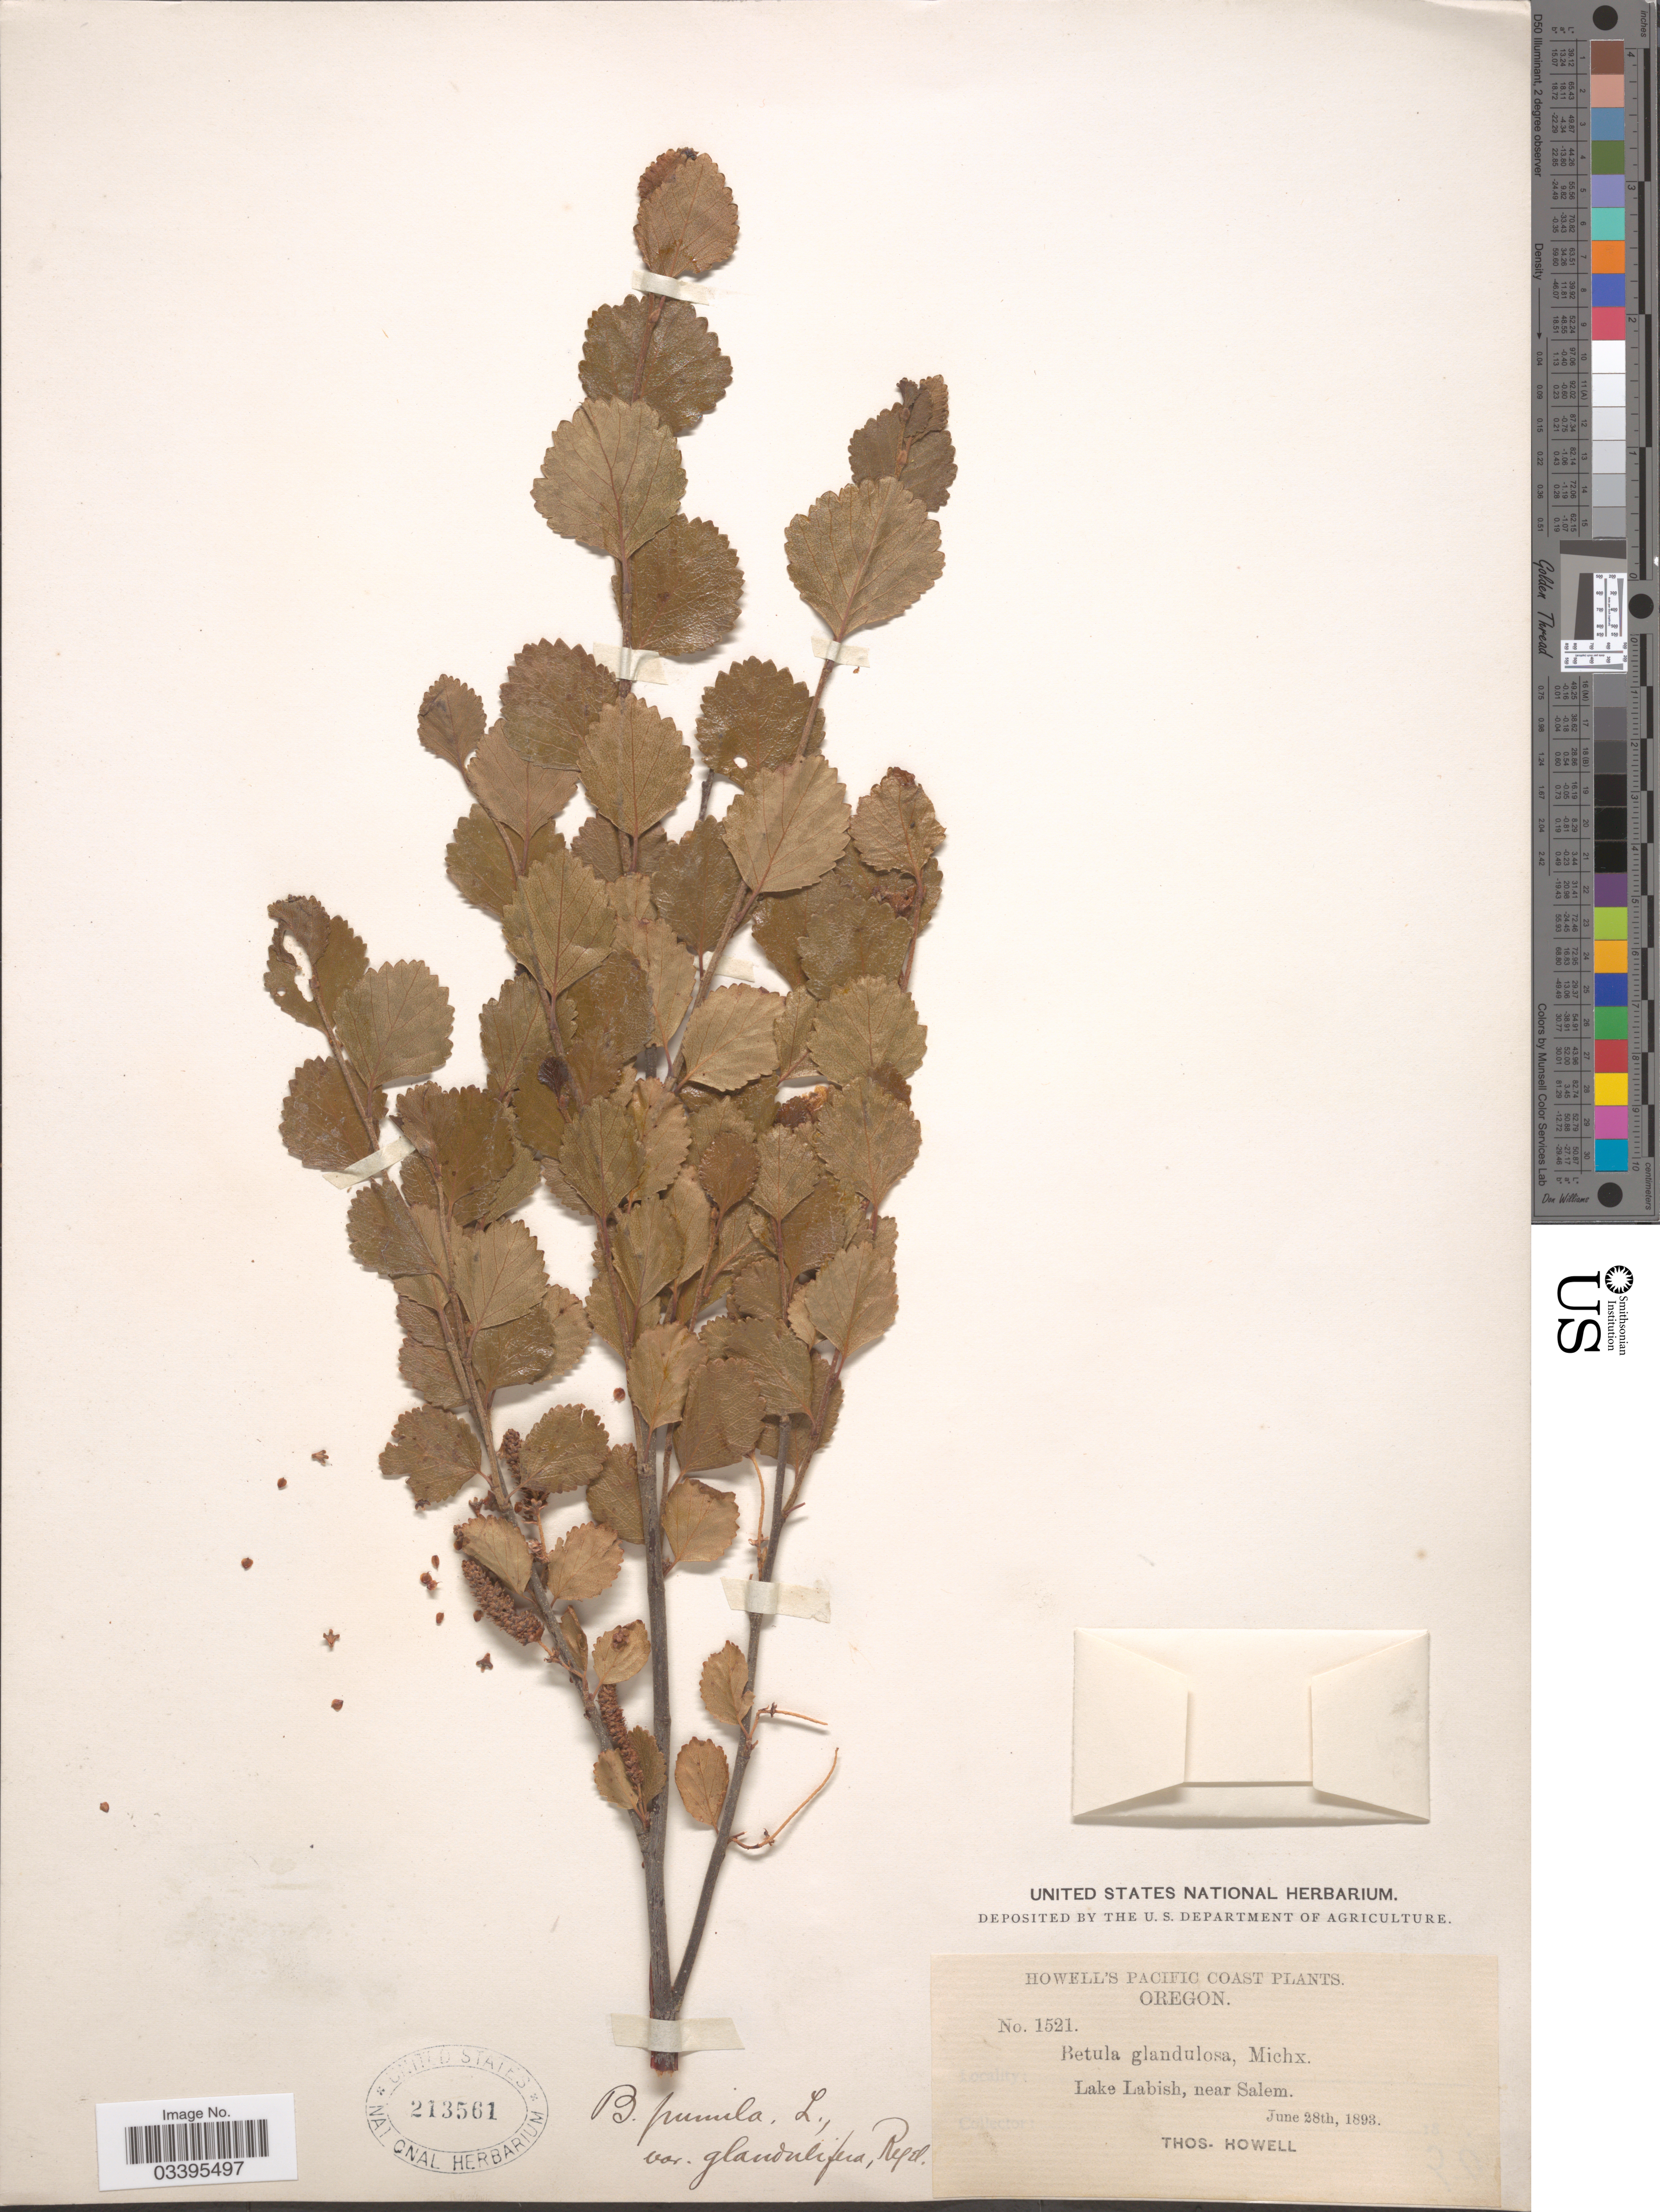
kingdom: Plantae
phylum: Tracheophyta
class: Magnoliopsida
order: Fagales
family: Betulaceae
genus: Betula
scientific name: Betula glandulosa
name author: Michx.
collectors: T. Howell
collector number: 1521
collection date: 1893-06-28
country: United States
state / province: Oregon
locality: Pacific Coast. Lake Labish, near Salem.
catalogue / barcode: US 213561